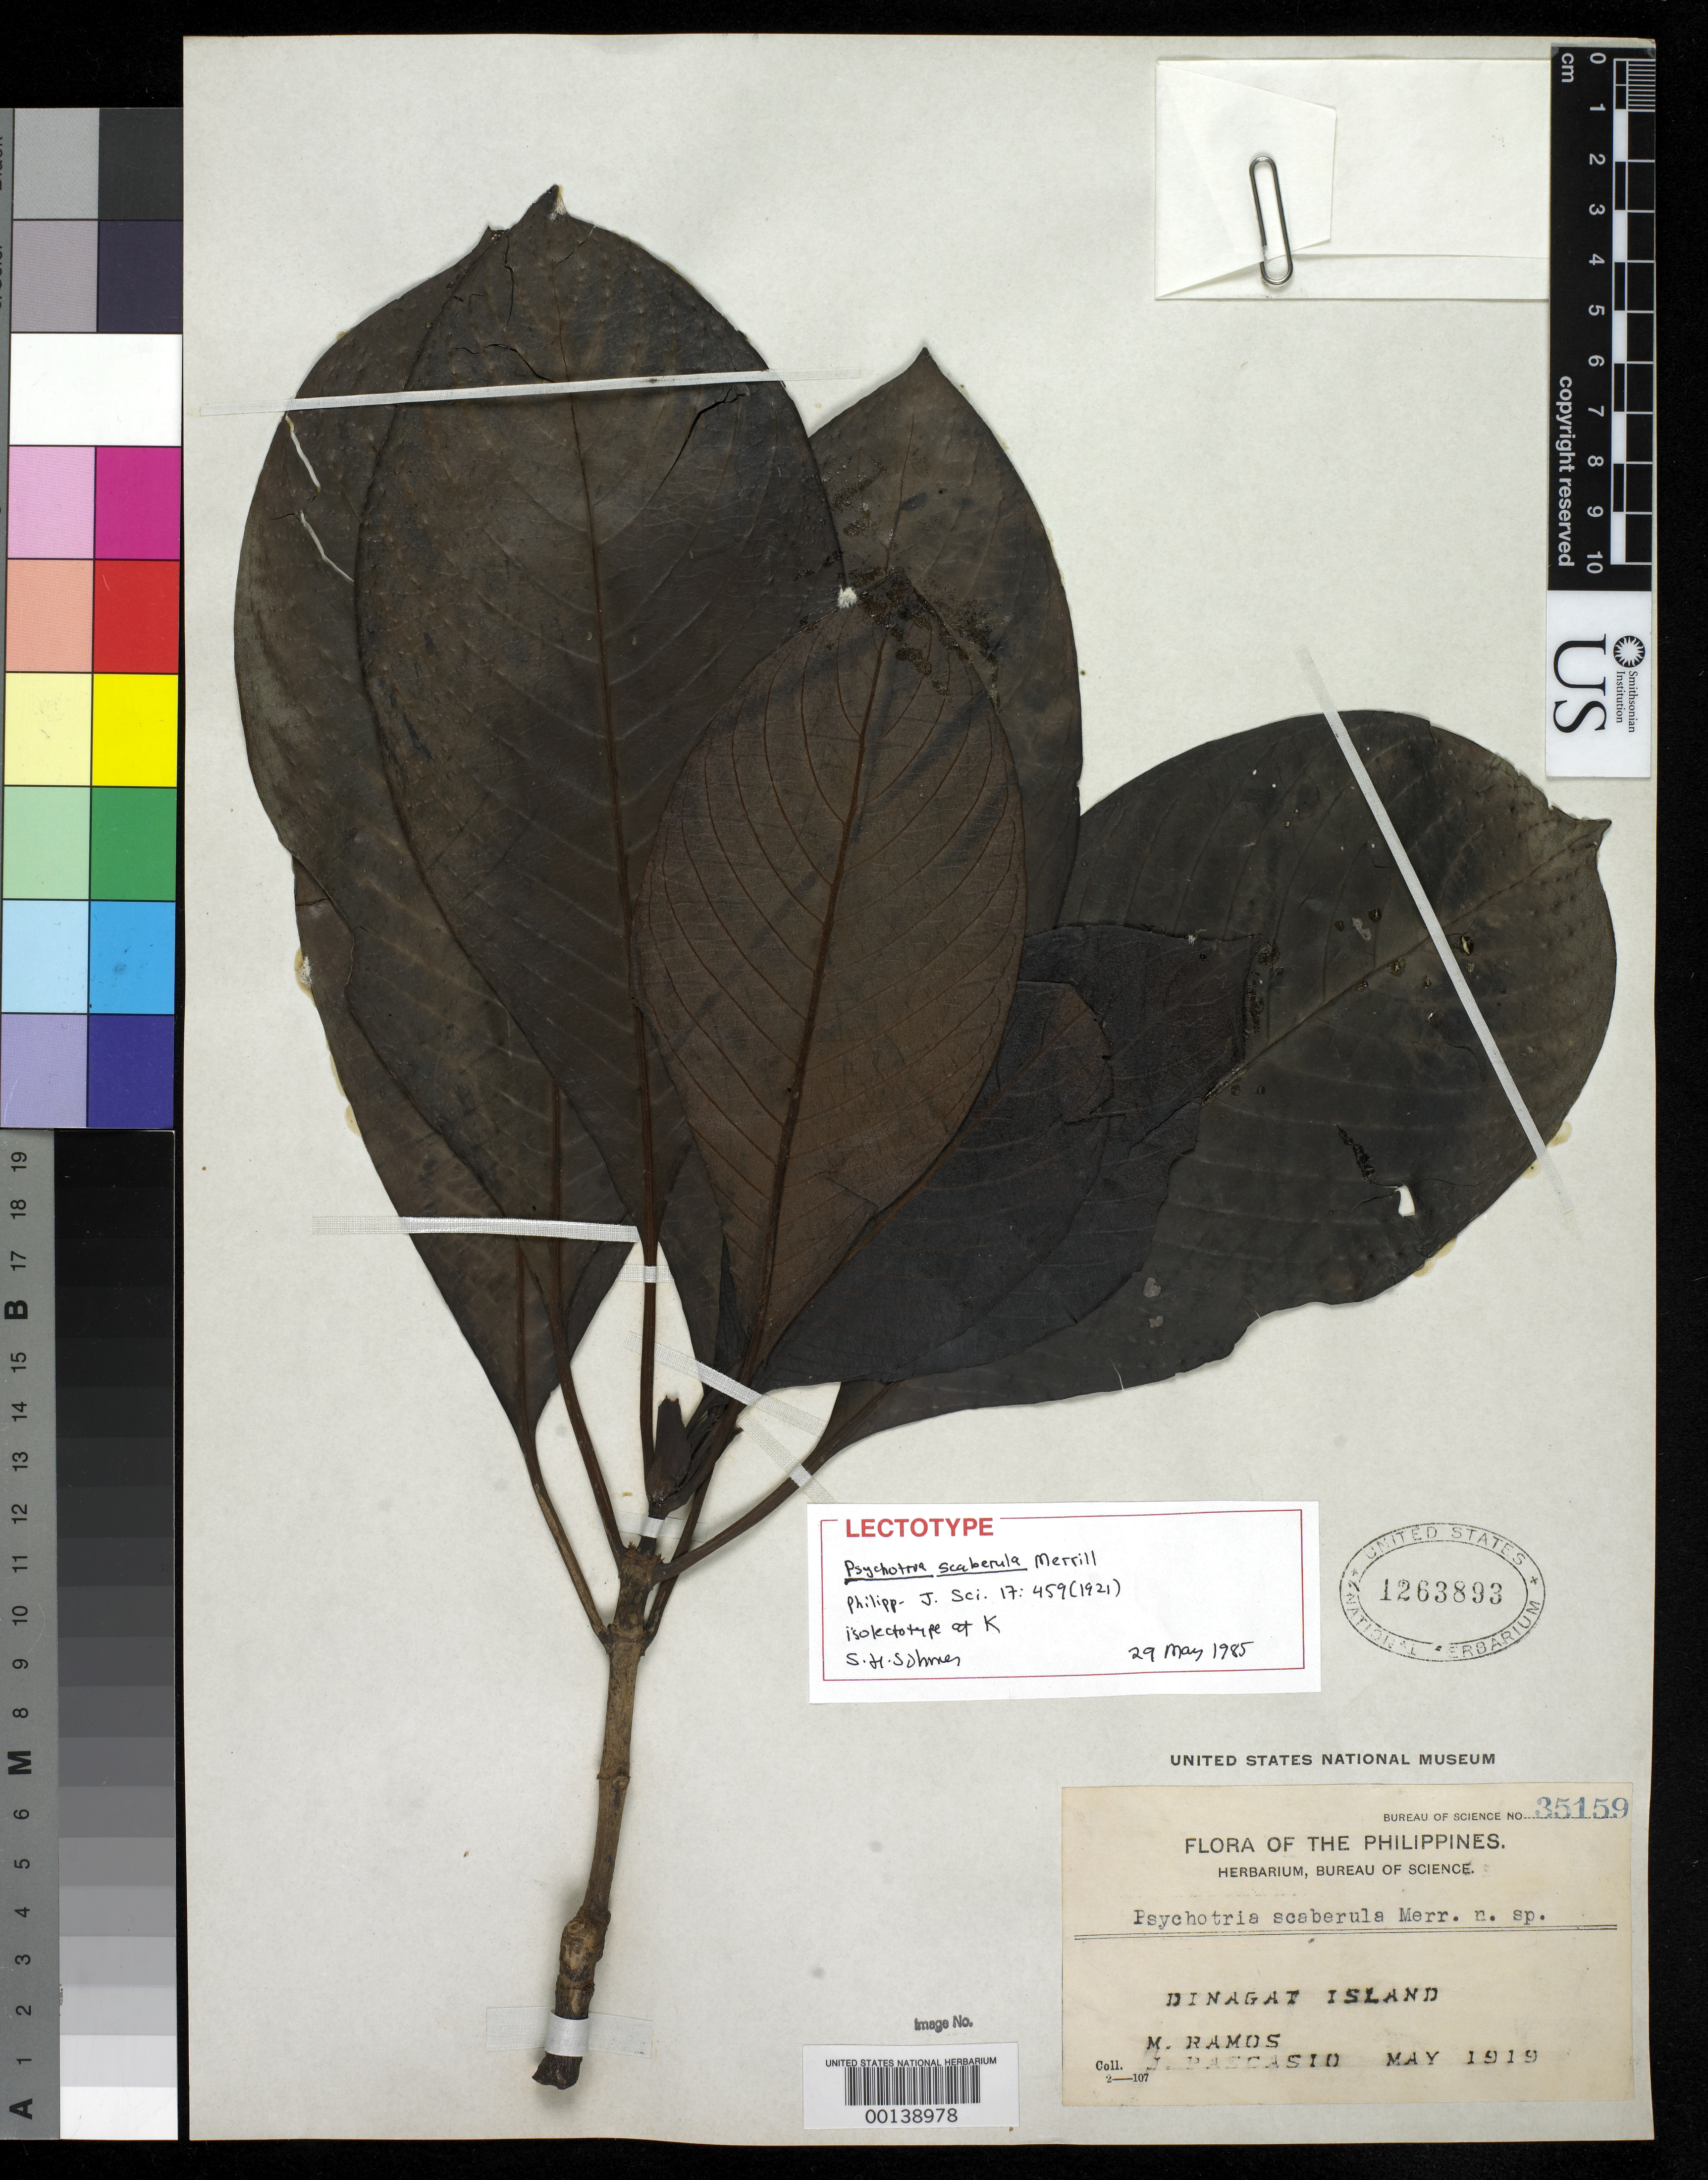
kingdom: Plantae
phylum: Tracheophyta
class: Magnoliopsida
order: Gentianales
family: Rubiaceae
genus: Psychotria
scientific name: Psychotria scaberula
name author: Merr.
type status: Isotype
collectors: M. Ramos & J. Pascasio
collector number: Bur. Sci. 35159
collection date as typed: May 1919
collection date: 1919-05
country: Philippines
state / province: Caraga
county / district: Surigao del Norte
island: Dinagat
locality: Dinagat Island.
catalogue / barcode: US 1263893